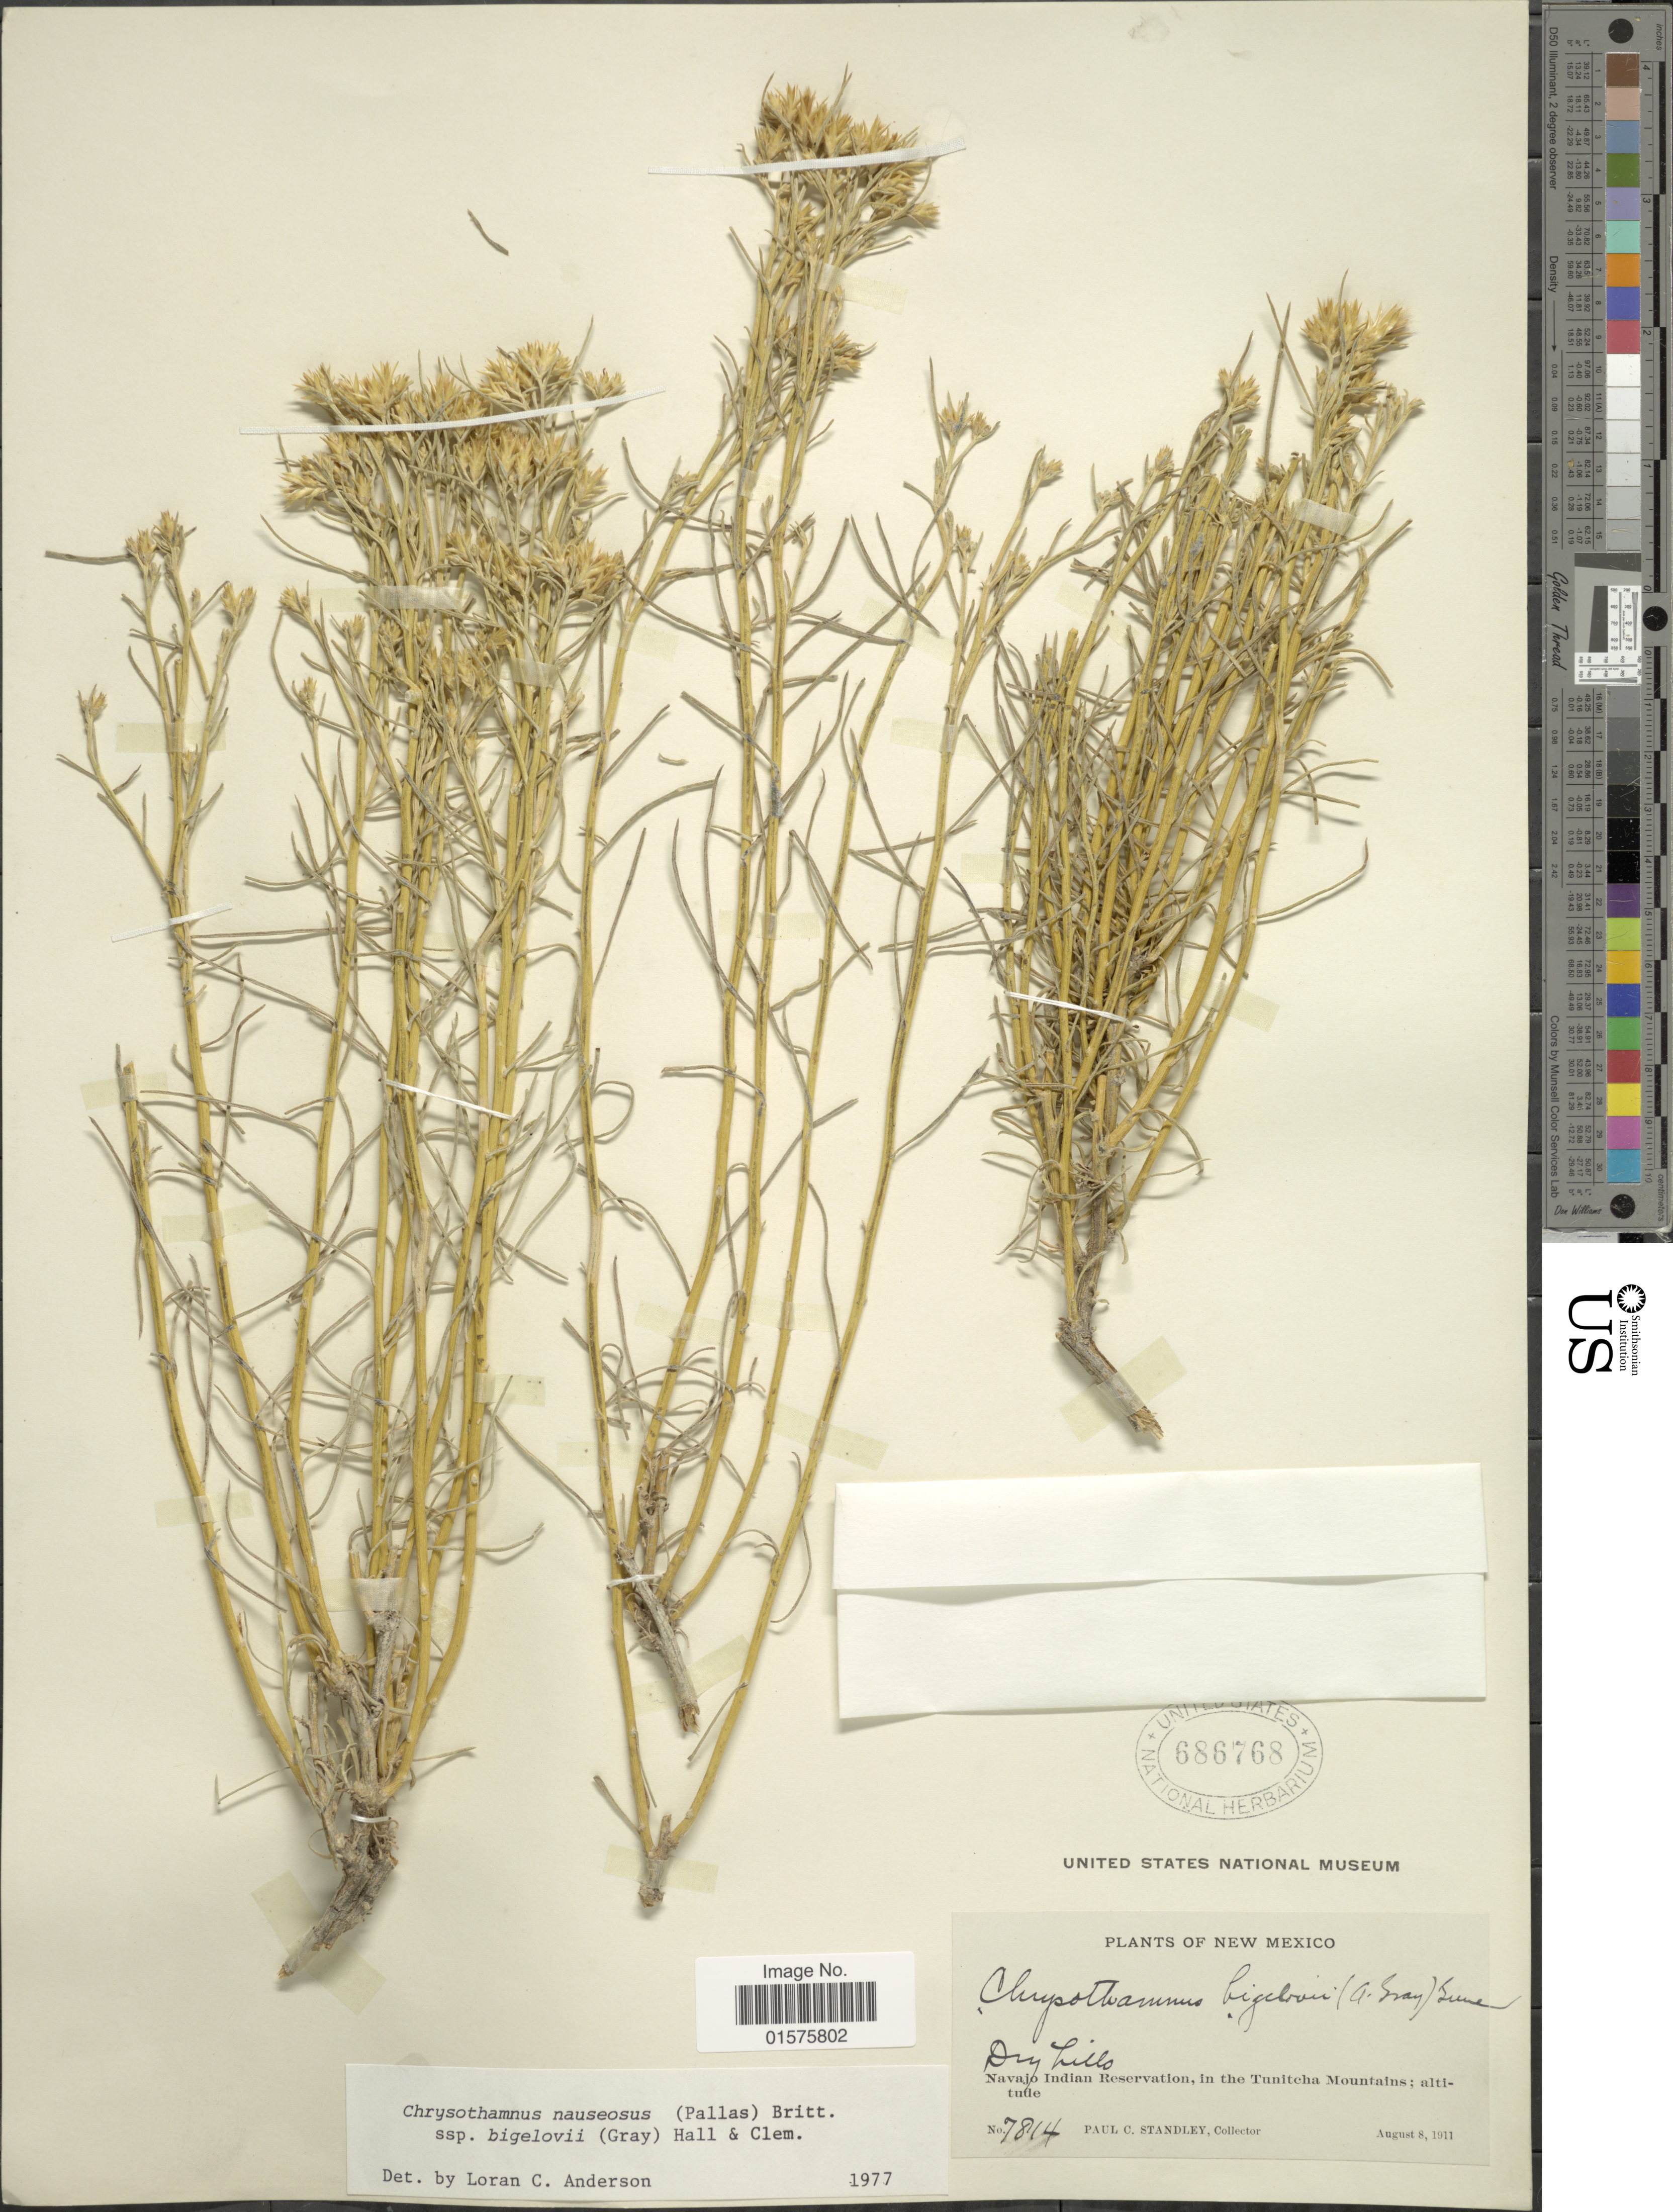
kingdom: Plantae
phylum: Tracheophyta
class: Magnoliopsida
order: Asterales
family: Asteraceae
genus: Ericameria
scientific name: Ericameria nauseosa var. bigelovii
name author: (A. Gray) G.L. Nesom & G.I. Baird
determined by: Urbatsch, Lowell E., Curator (LSU), Louisiana State University (UNITED STATES)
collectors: P. C. Standley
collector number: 7814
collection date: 1911-08-08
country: United States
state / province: New Mexico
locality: Navajo Indian Reservation, in the Tunitcha Mountains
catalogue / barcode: US 686768